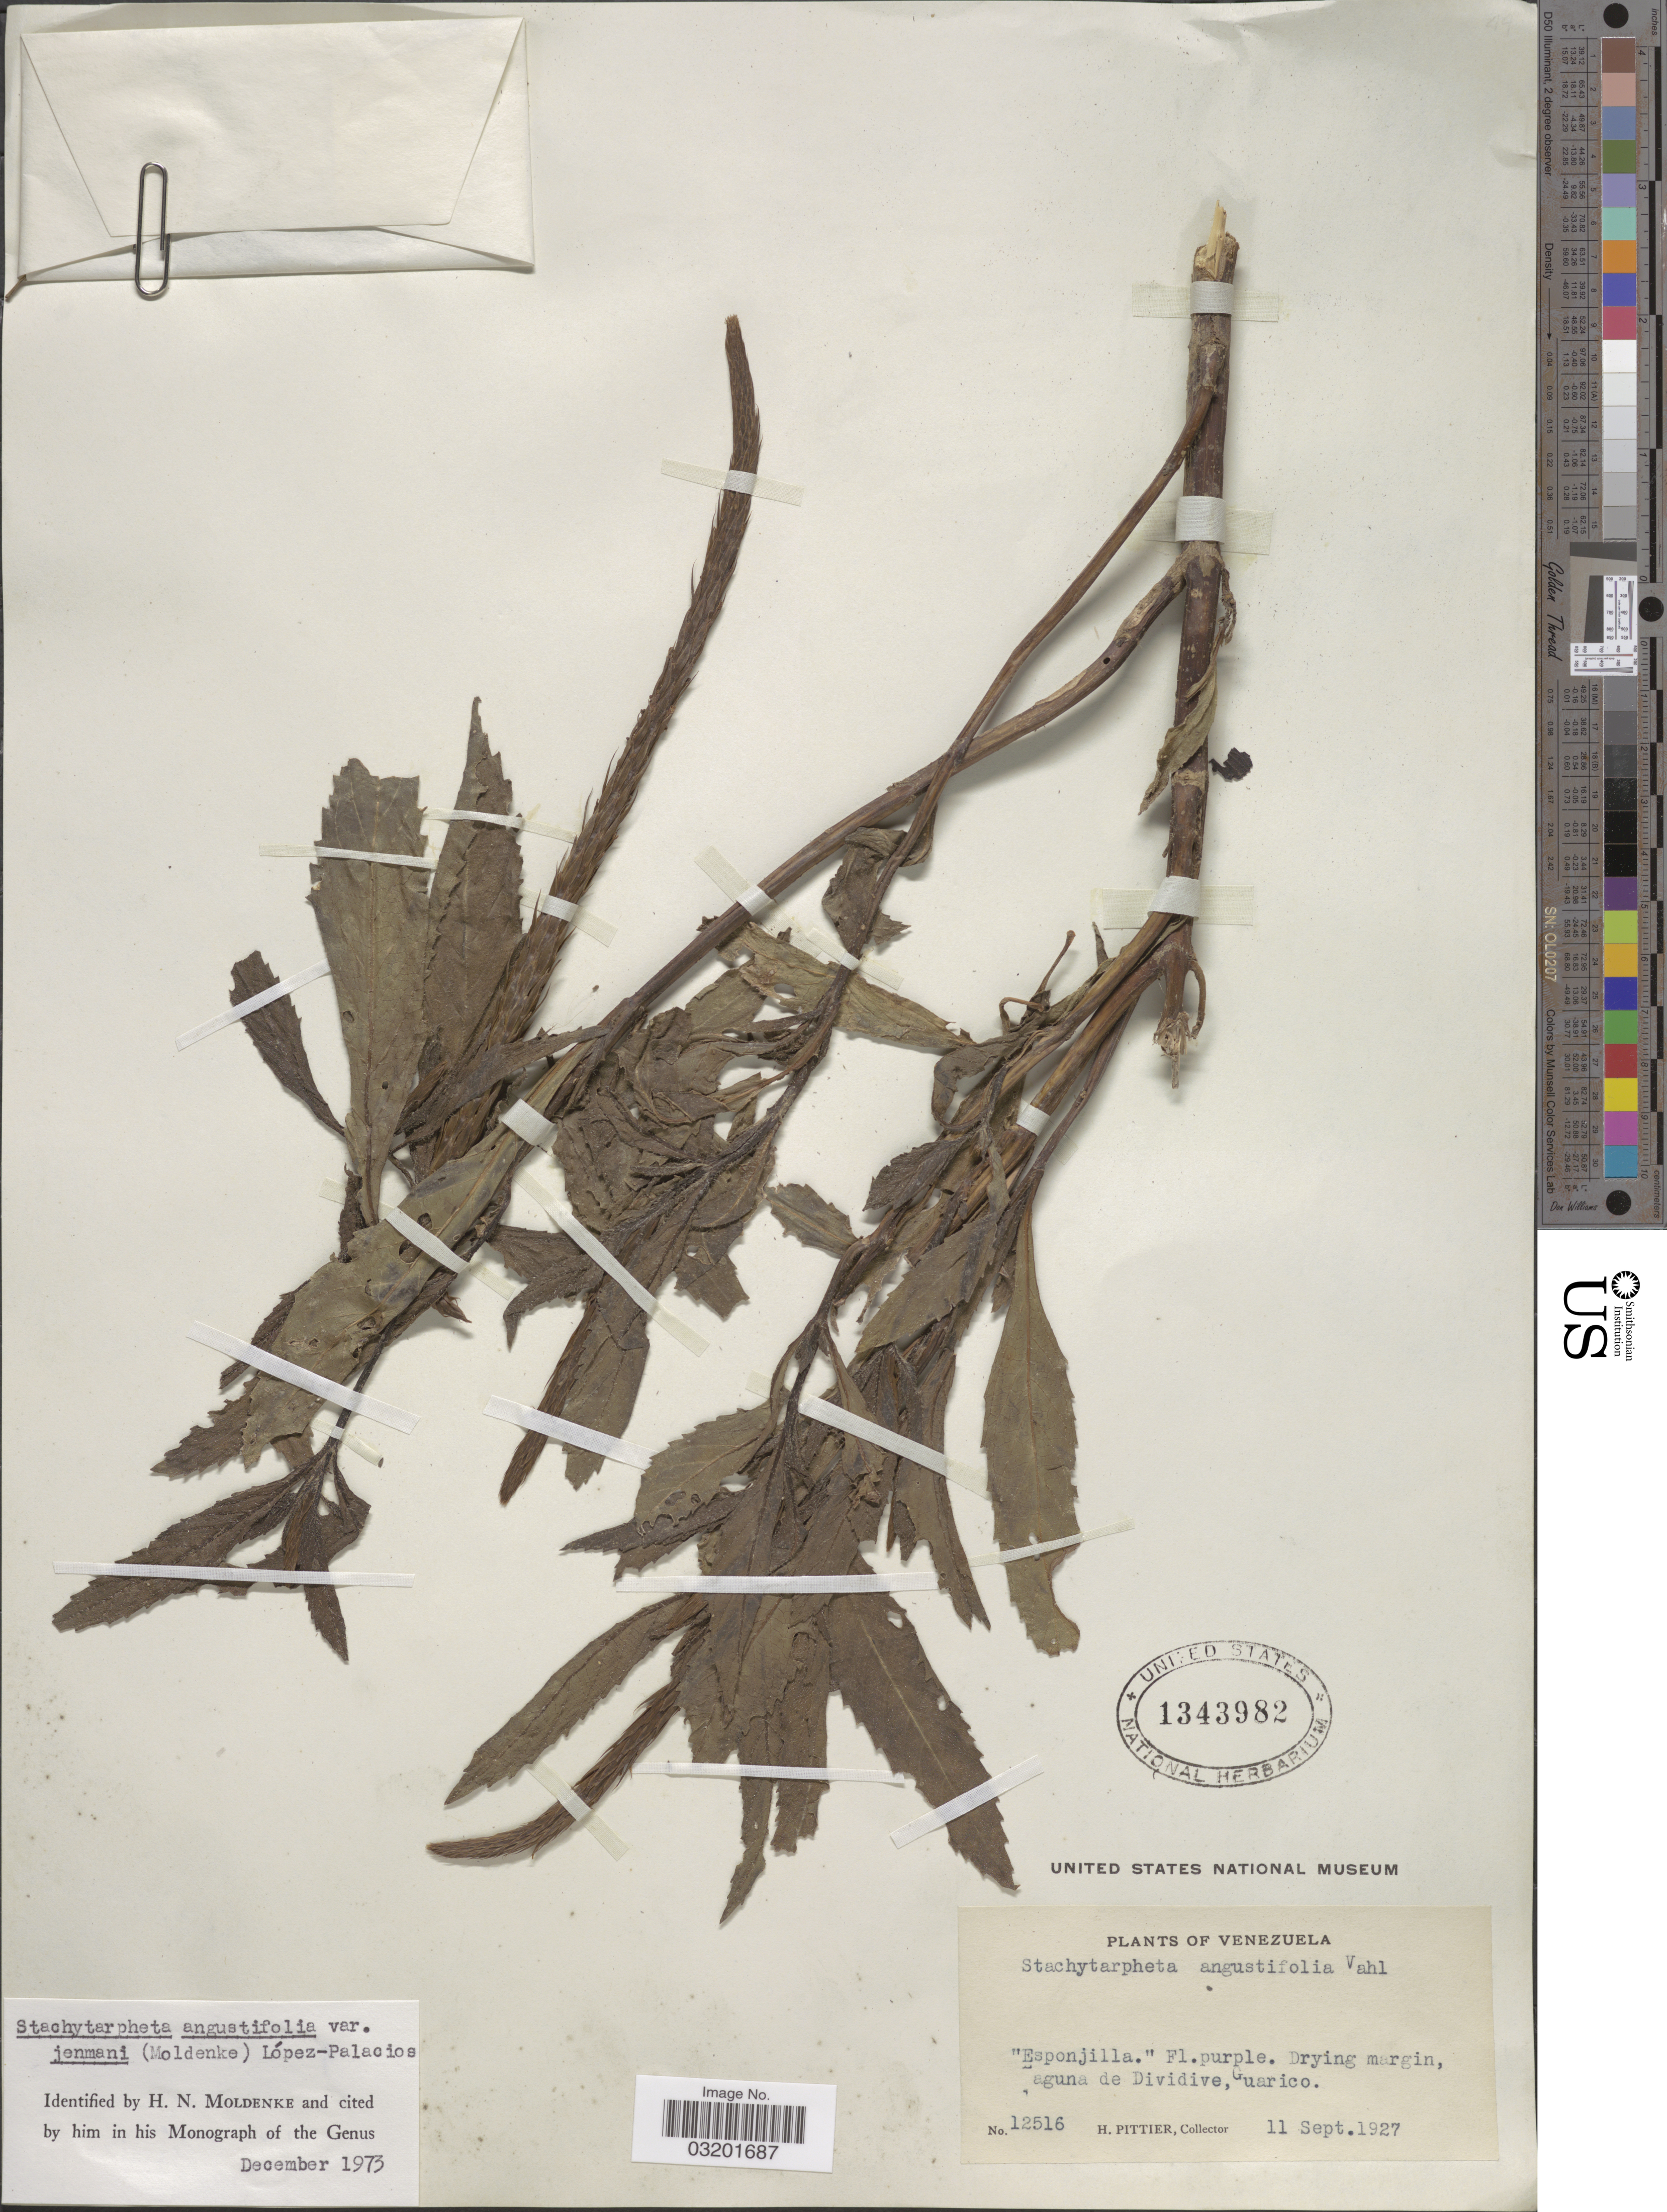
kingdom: Plantae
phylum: Tracheophyta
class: Magnoliopsida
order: Lamiales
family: Verbenaceae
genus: Stachytarpheta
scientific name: Stachytarpheta angustifolia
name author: (Mill.) Vahl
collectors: H. F. Pittier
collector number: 12516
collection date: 1927-09-11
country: Venezuela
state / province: Guárico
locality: Drying margin, Laguna de Dividive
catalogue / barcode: US 1343982